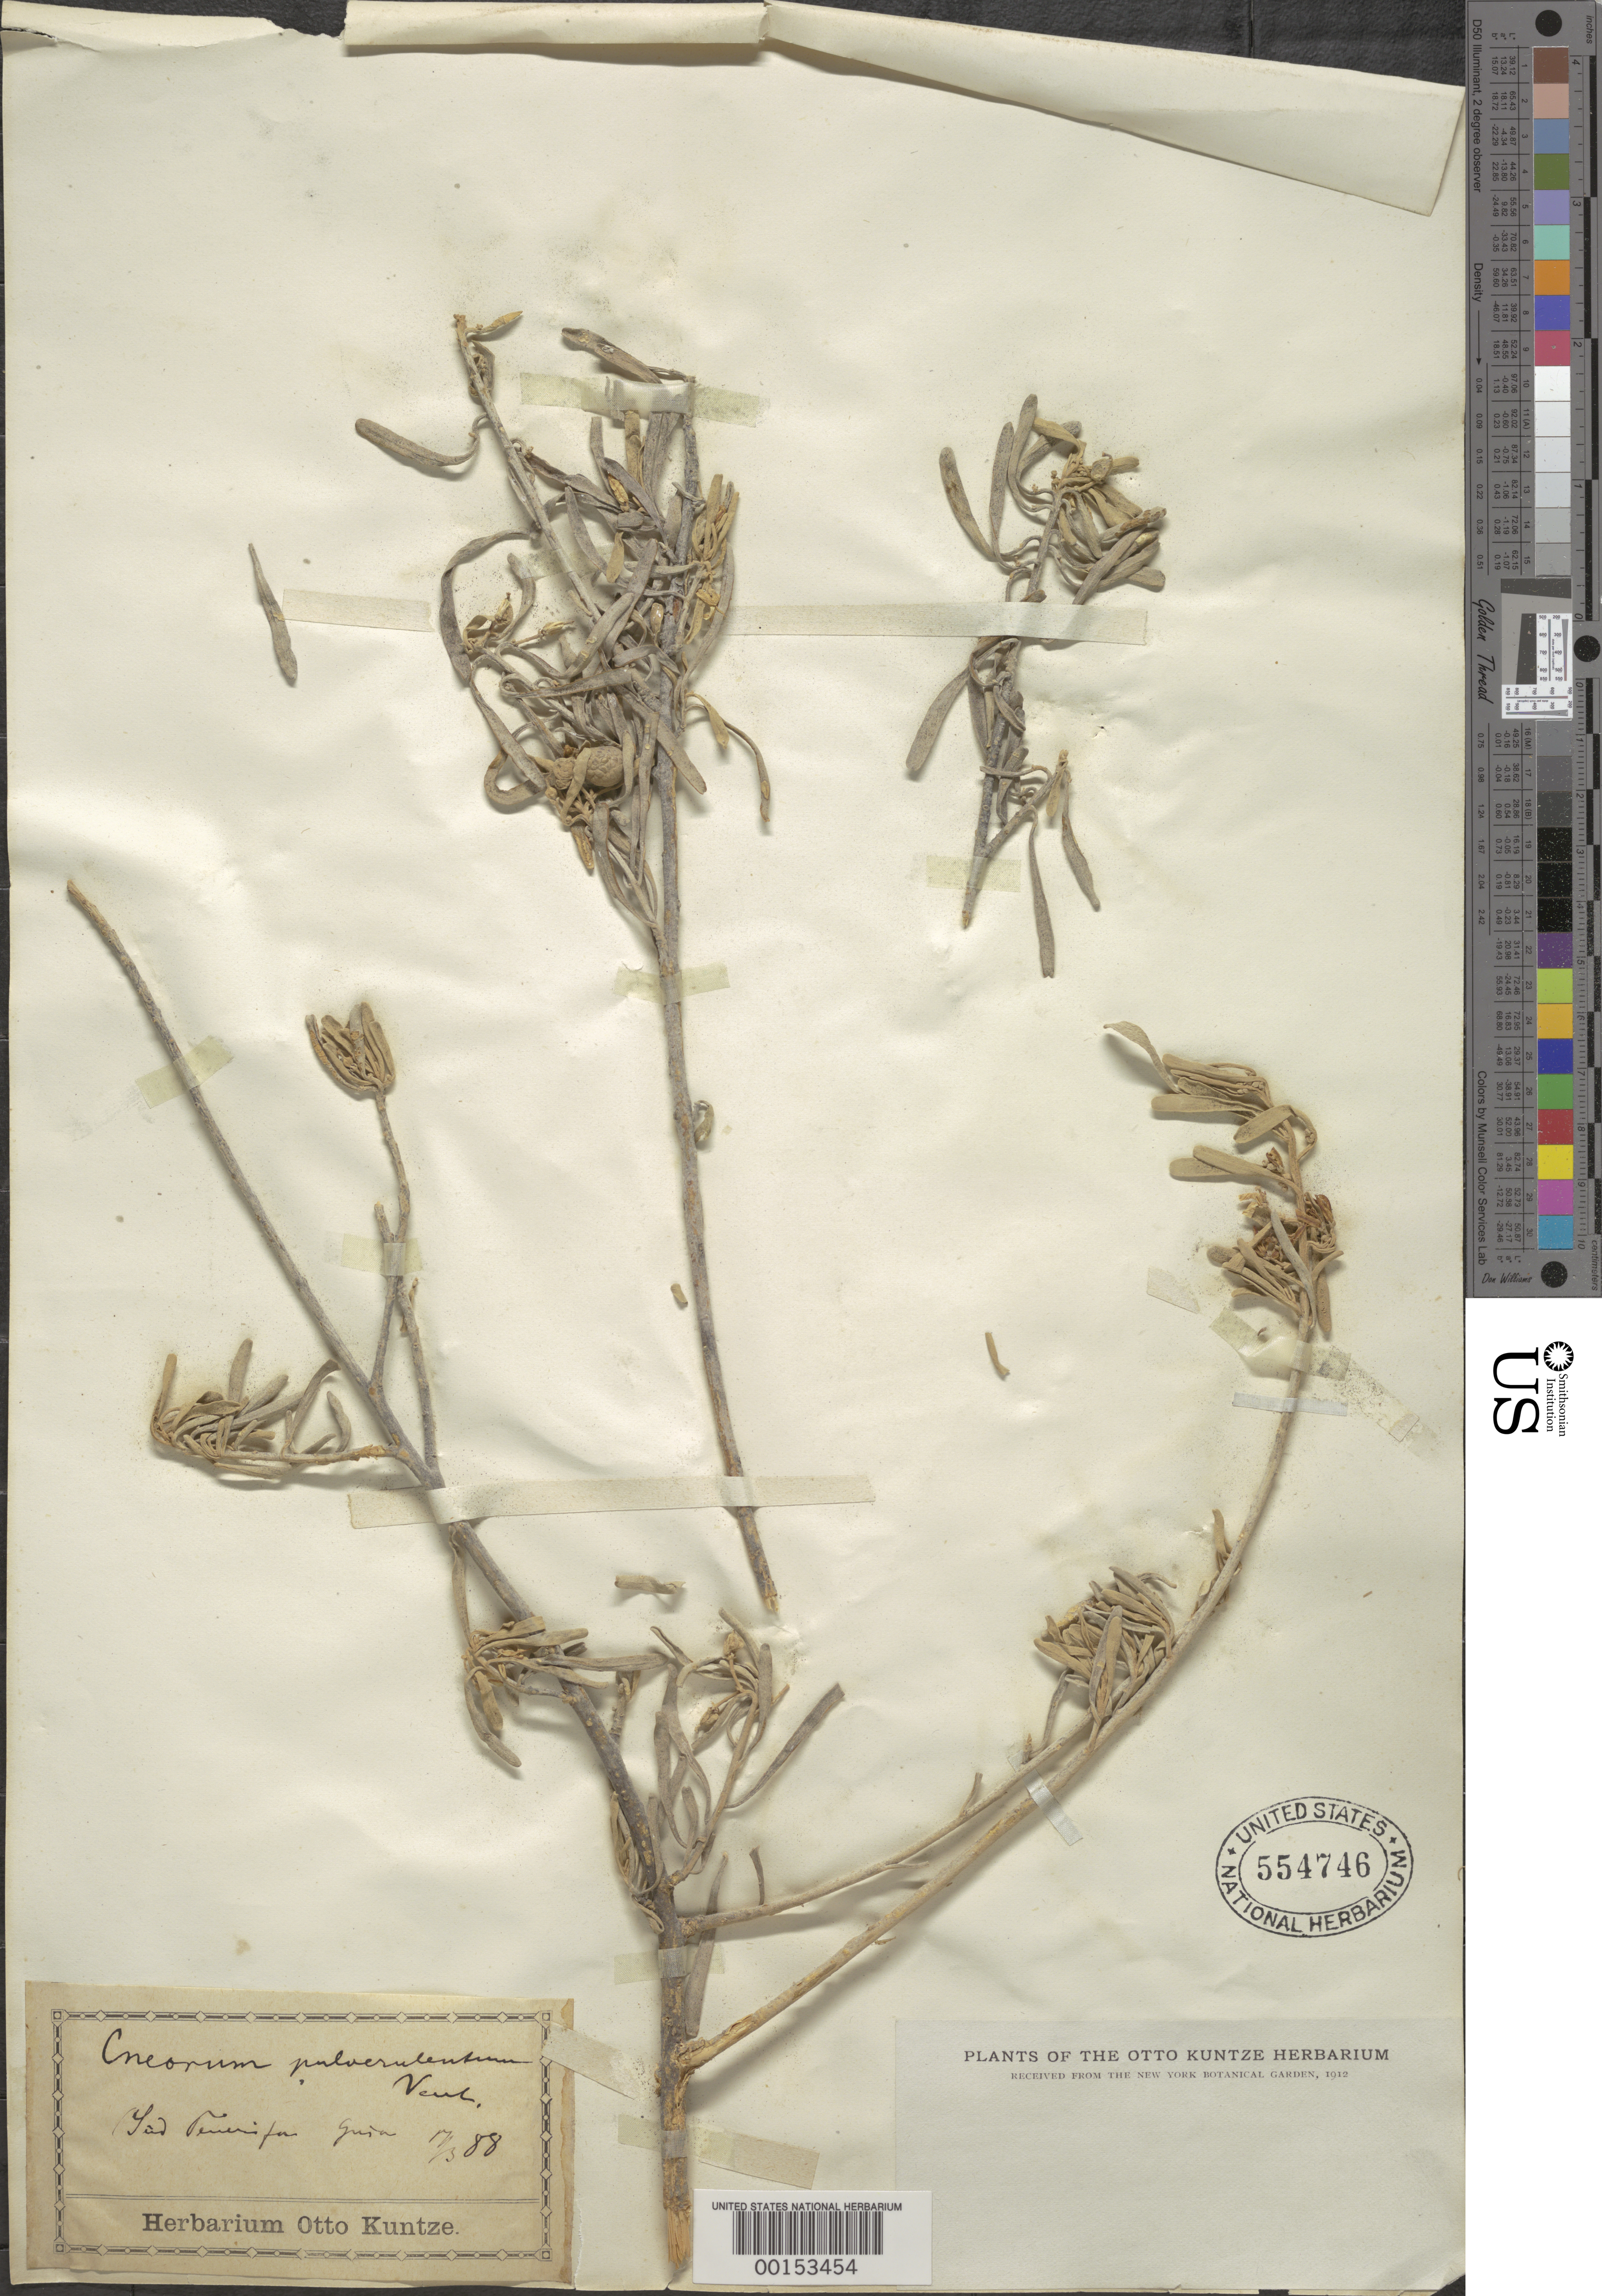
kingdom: Plantae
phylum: Tracheophyta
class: Magnoliopsida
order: Sapindales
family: Rutaceae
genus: Cneorum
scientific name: Cneorum pulverulentum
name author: Vent.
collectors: ex herb. Otto Kuntze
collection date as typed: Transcribed d/m/y: 17/3/88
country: Spain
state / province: Canarias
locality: Süd Tenerife. Guia.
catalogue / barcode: US 554746